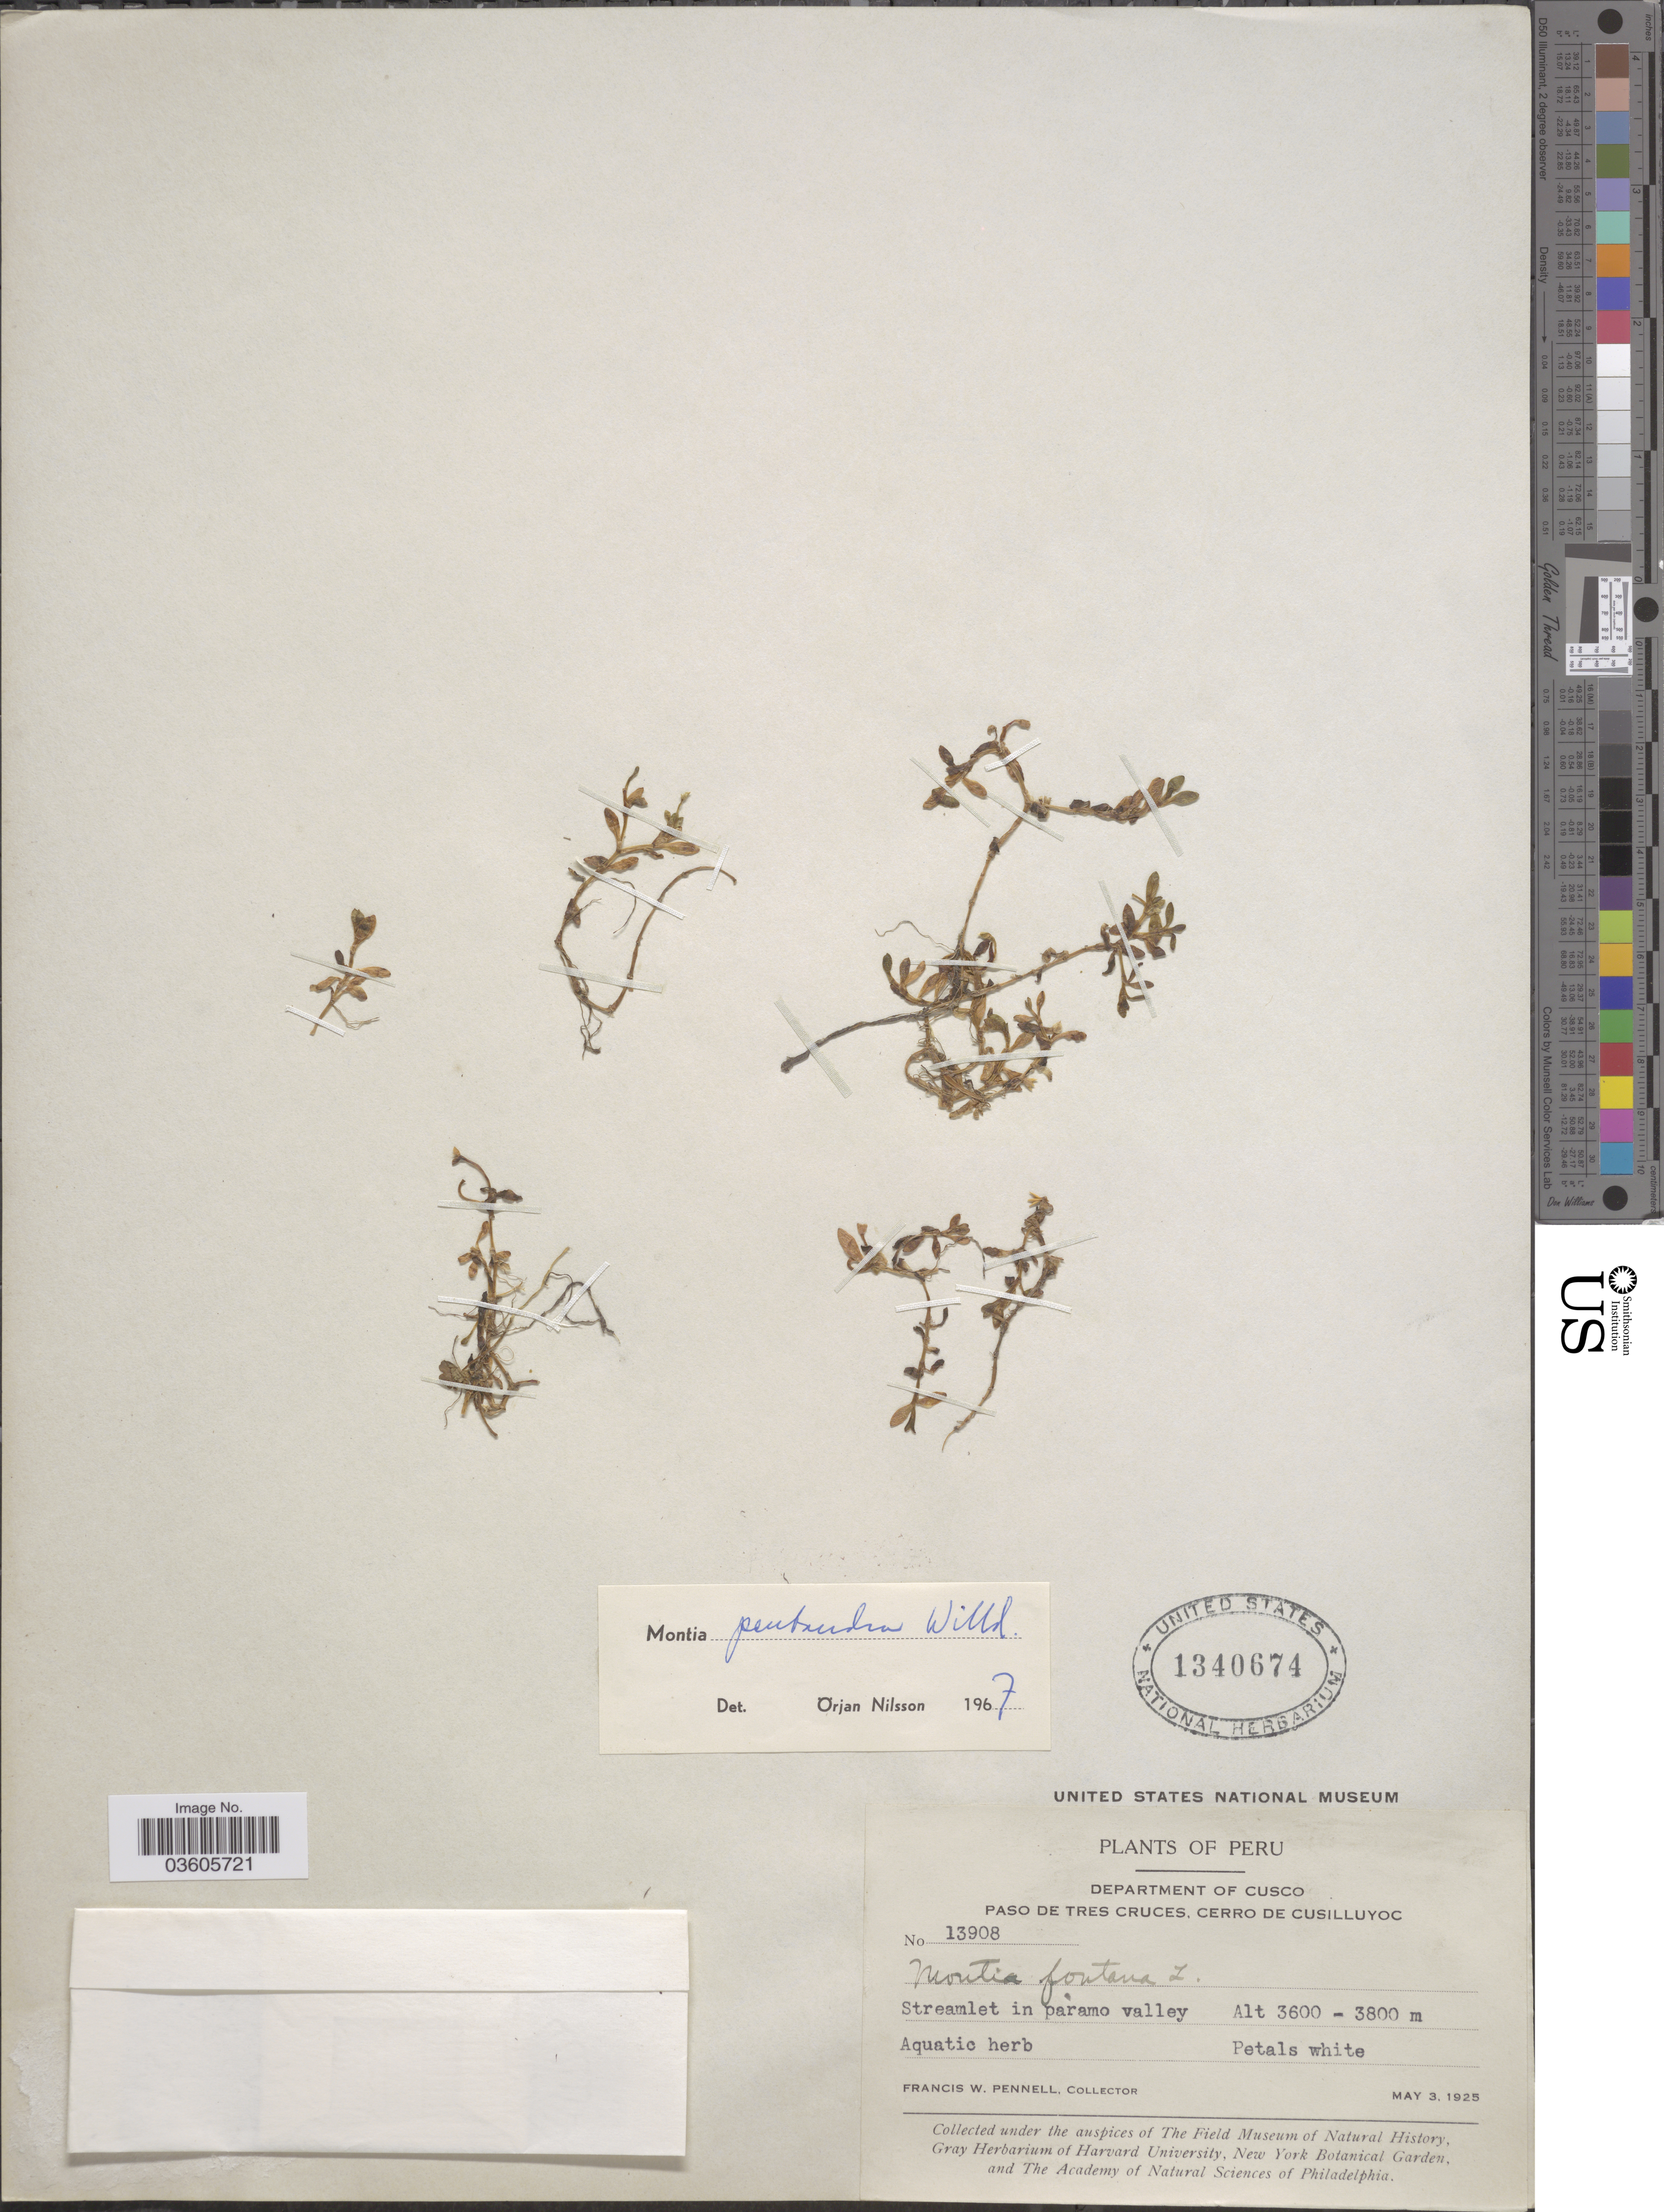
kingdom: Plantae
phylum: Tracheophyta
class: Magnoliopsida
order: Caryophyllales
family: Montiaceae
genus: Montia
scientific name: Montia pentandra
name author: Willd. ex Cham.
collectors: F. W. Pennell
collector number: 13908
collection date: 1925-05-03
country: Peru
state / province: Cusco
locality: Department of Cusco. Paso de Tres Cruces, Cerro de Cusilluyoc. Streamlet in paramo valley.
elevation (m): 3600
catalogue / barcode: US 1340674